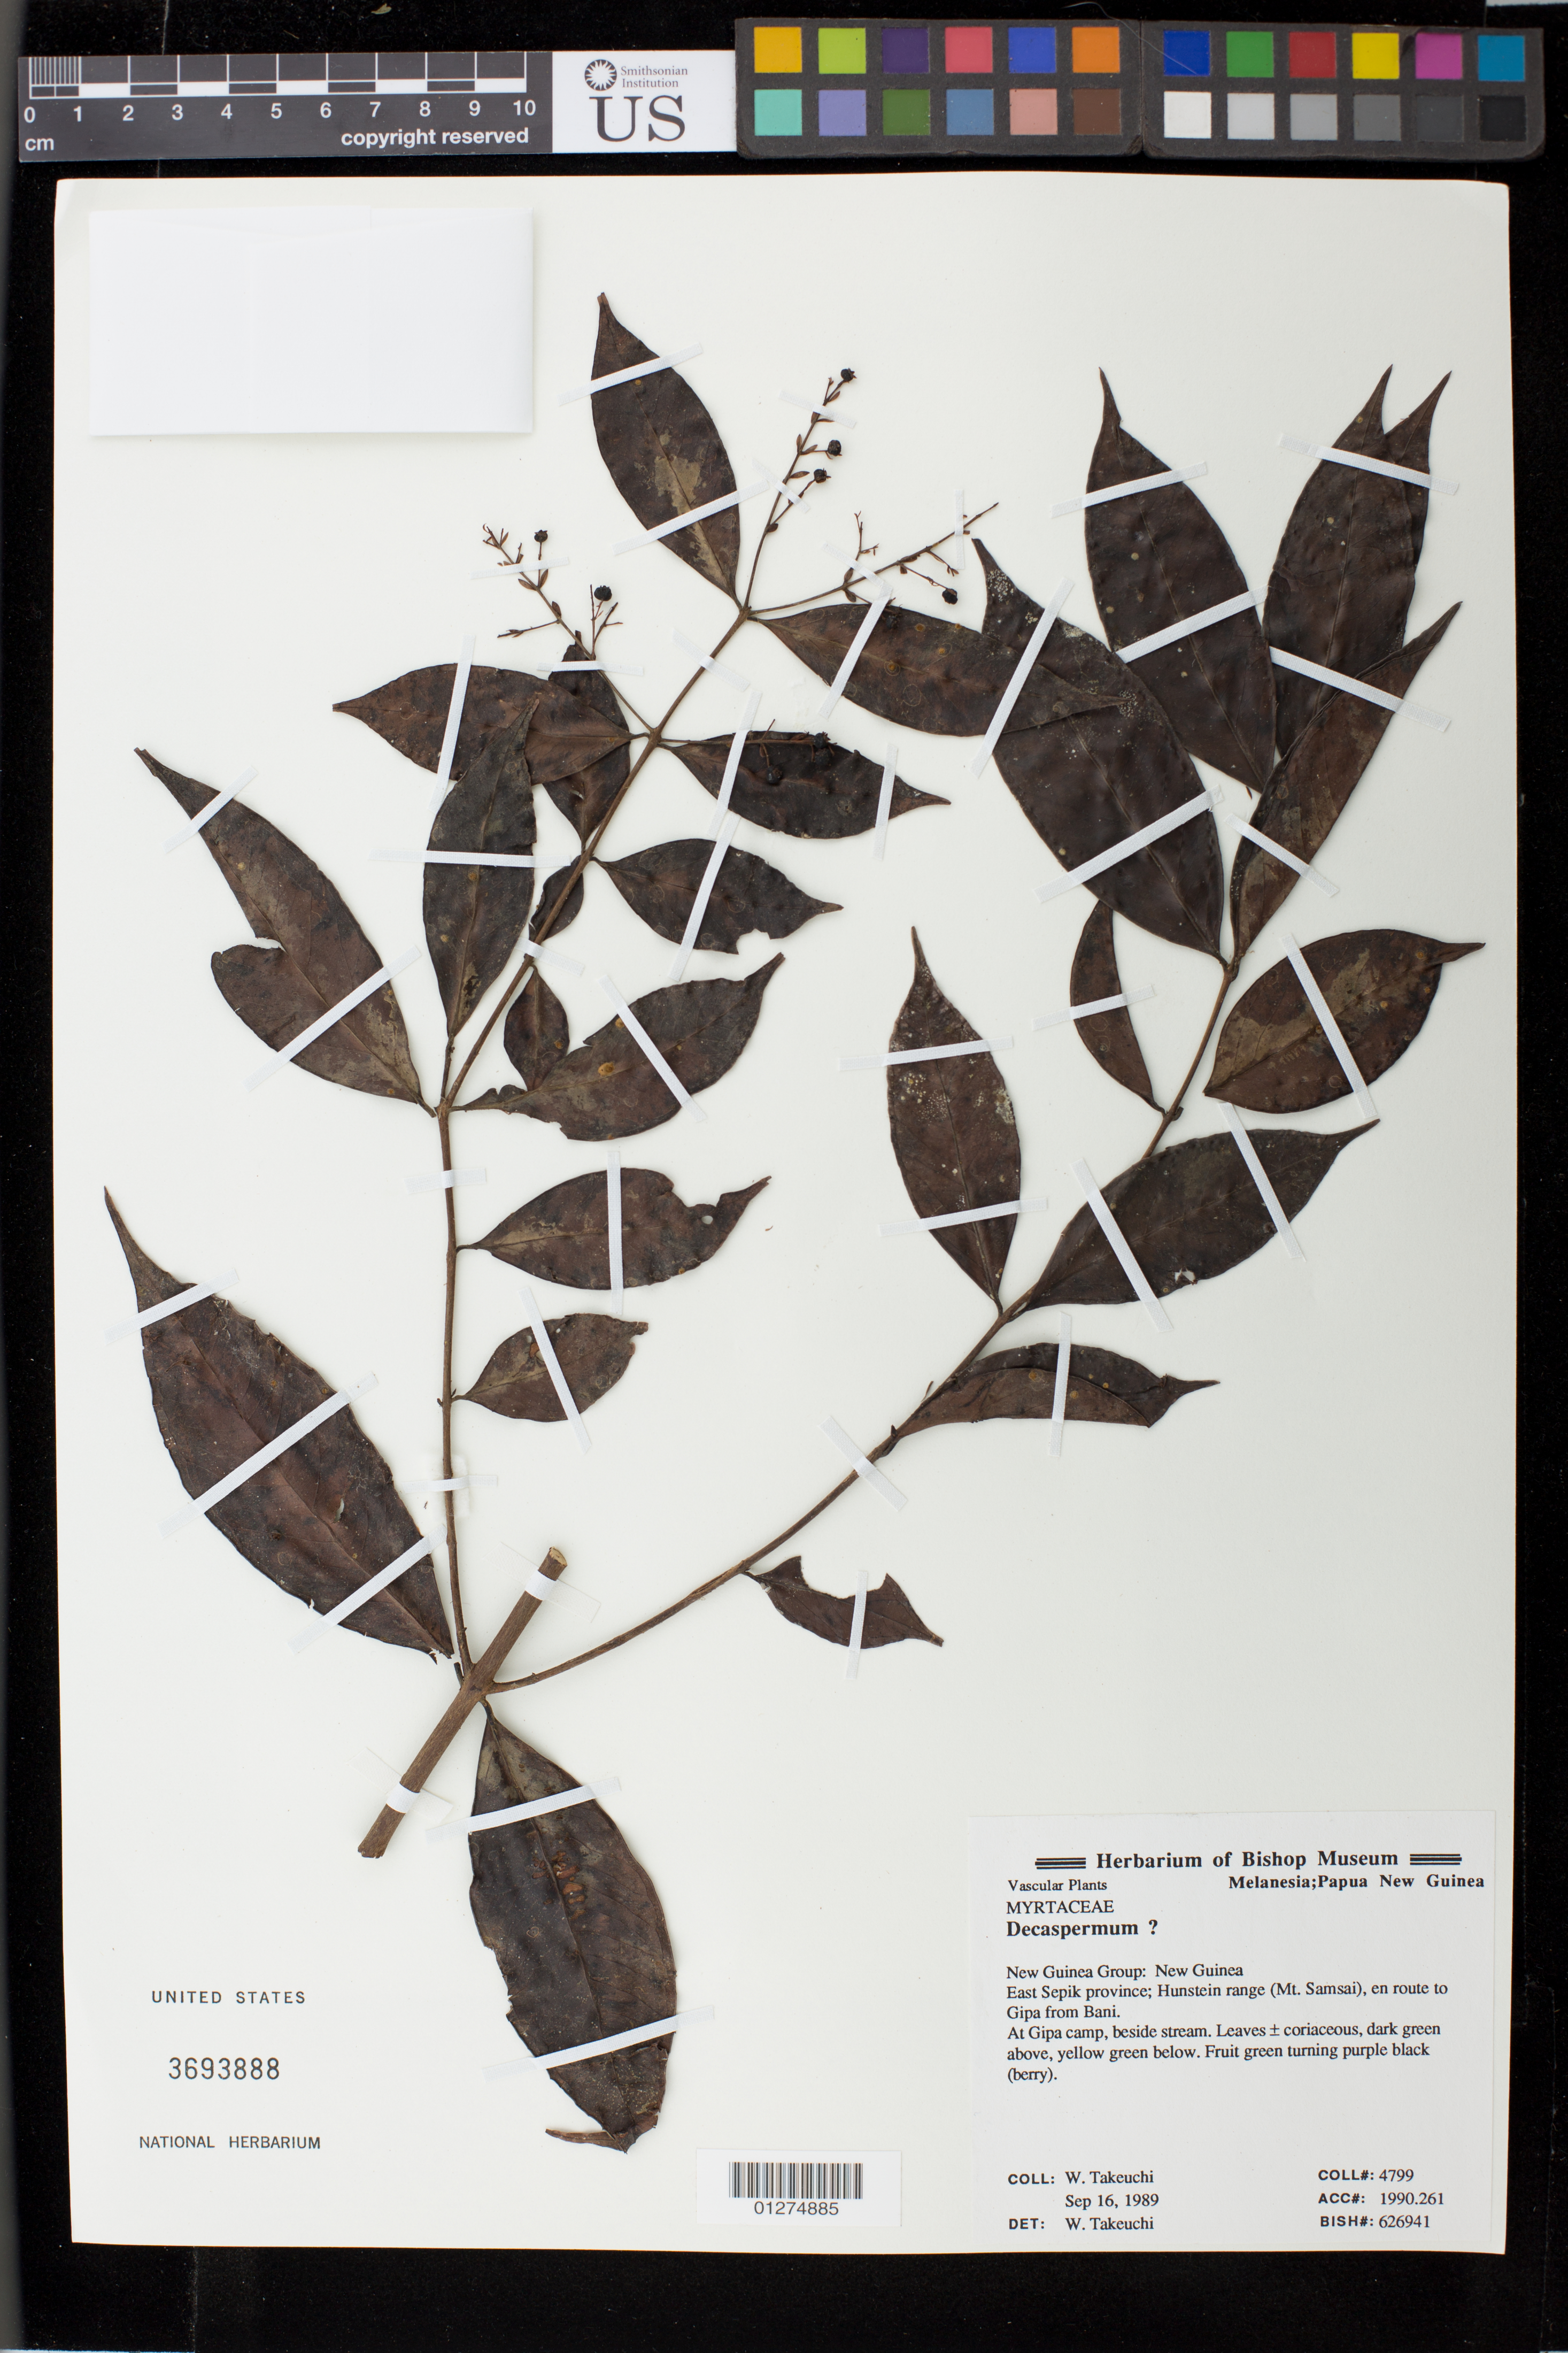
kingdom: Plantae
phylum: Tracheophyta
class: Magnoliopsida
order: Myrtales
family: Myrtaceae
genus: Decaspermum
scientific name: Decaspermum sp.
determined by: Takeuchi, W.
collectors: W. N. Takeuchi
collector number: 4799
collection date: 1989-09-16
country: Papua New Guinea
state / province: East Sepik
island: New Guinea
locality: Hunstein range (Mt. Samsai), en route to Gipa from Bani, at Gipa camp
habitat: beside stream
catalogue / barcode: US 3693888